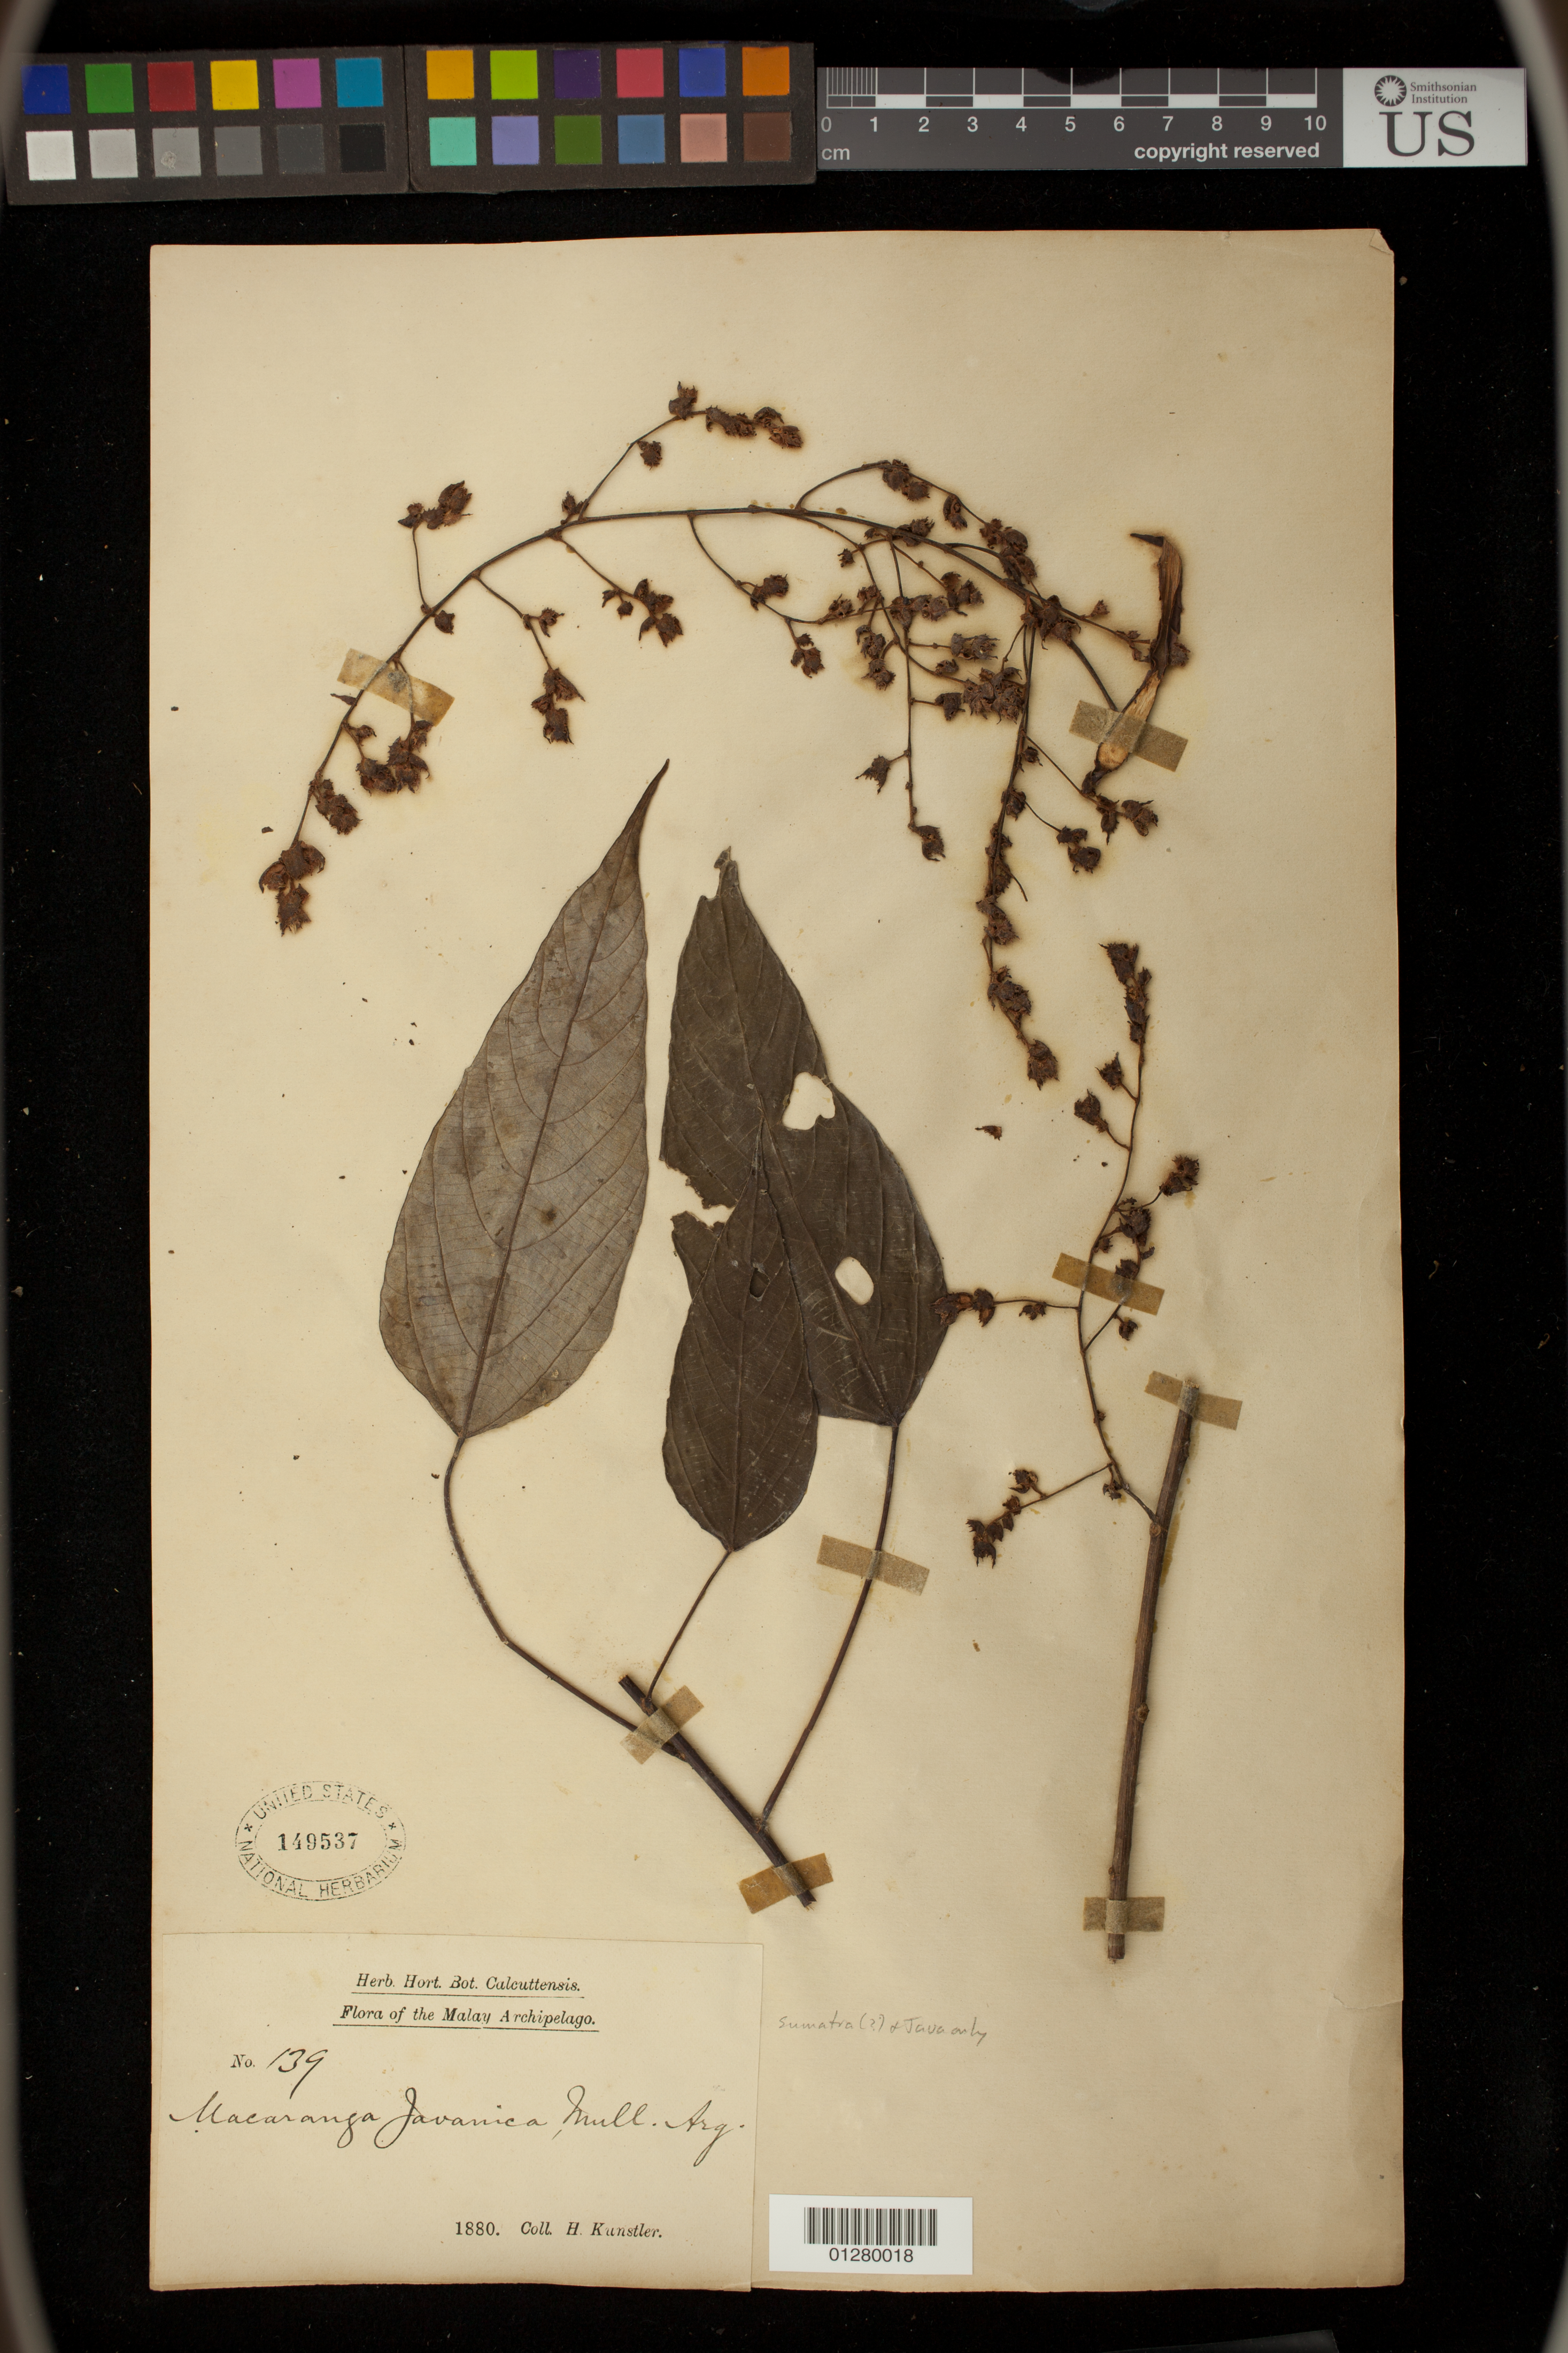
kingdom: Plantae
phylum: Tracheophyta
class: Magnoliopsida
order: Malpighiales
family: Euphorbiaceae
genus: Macaranga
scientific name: Macaranga javanica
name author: (Blume) Müll. Arg.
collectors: H. H. Kunstler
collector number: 139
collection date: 1880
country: Indonesia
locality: Sumatra & Java only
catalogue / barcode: US 149537